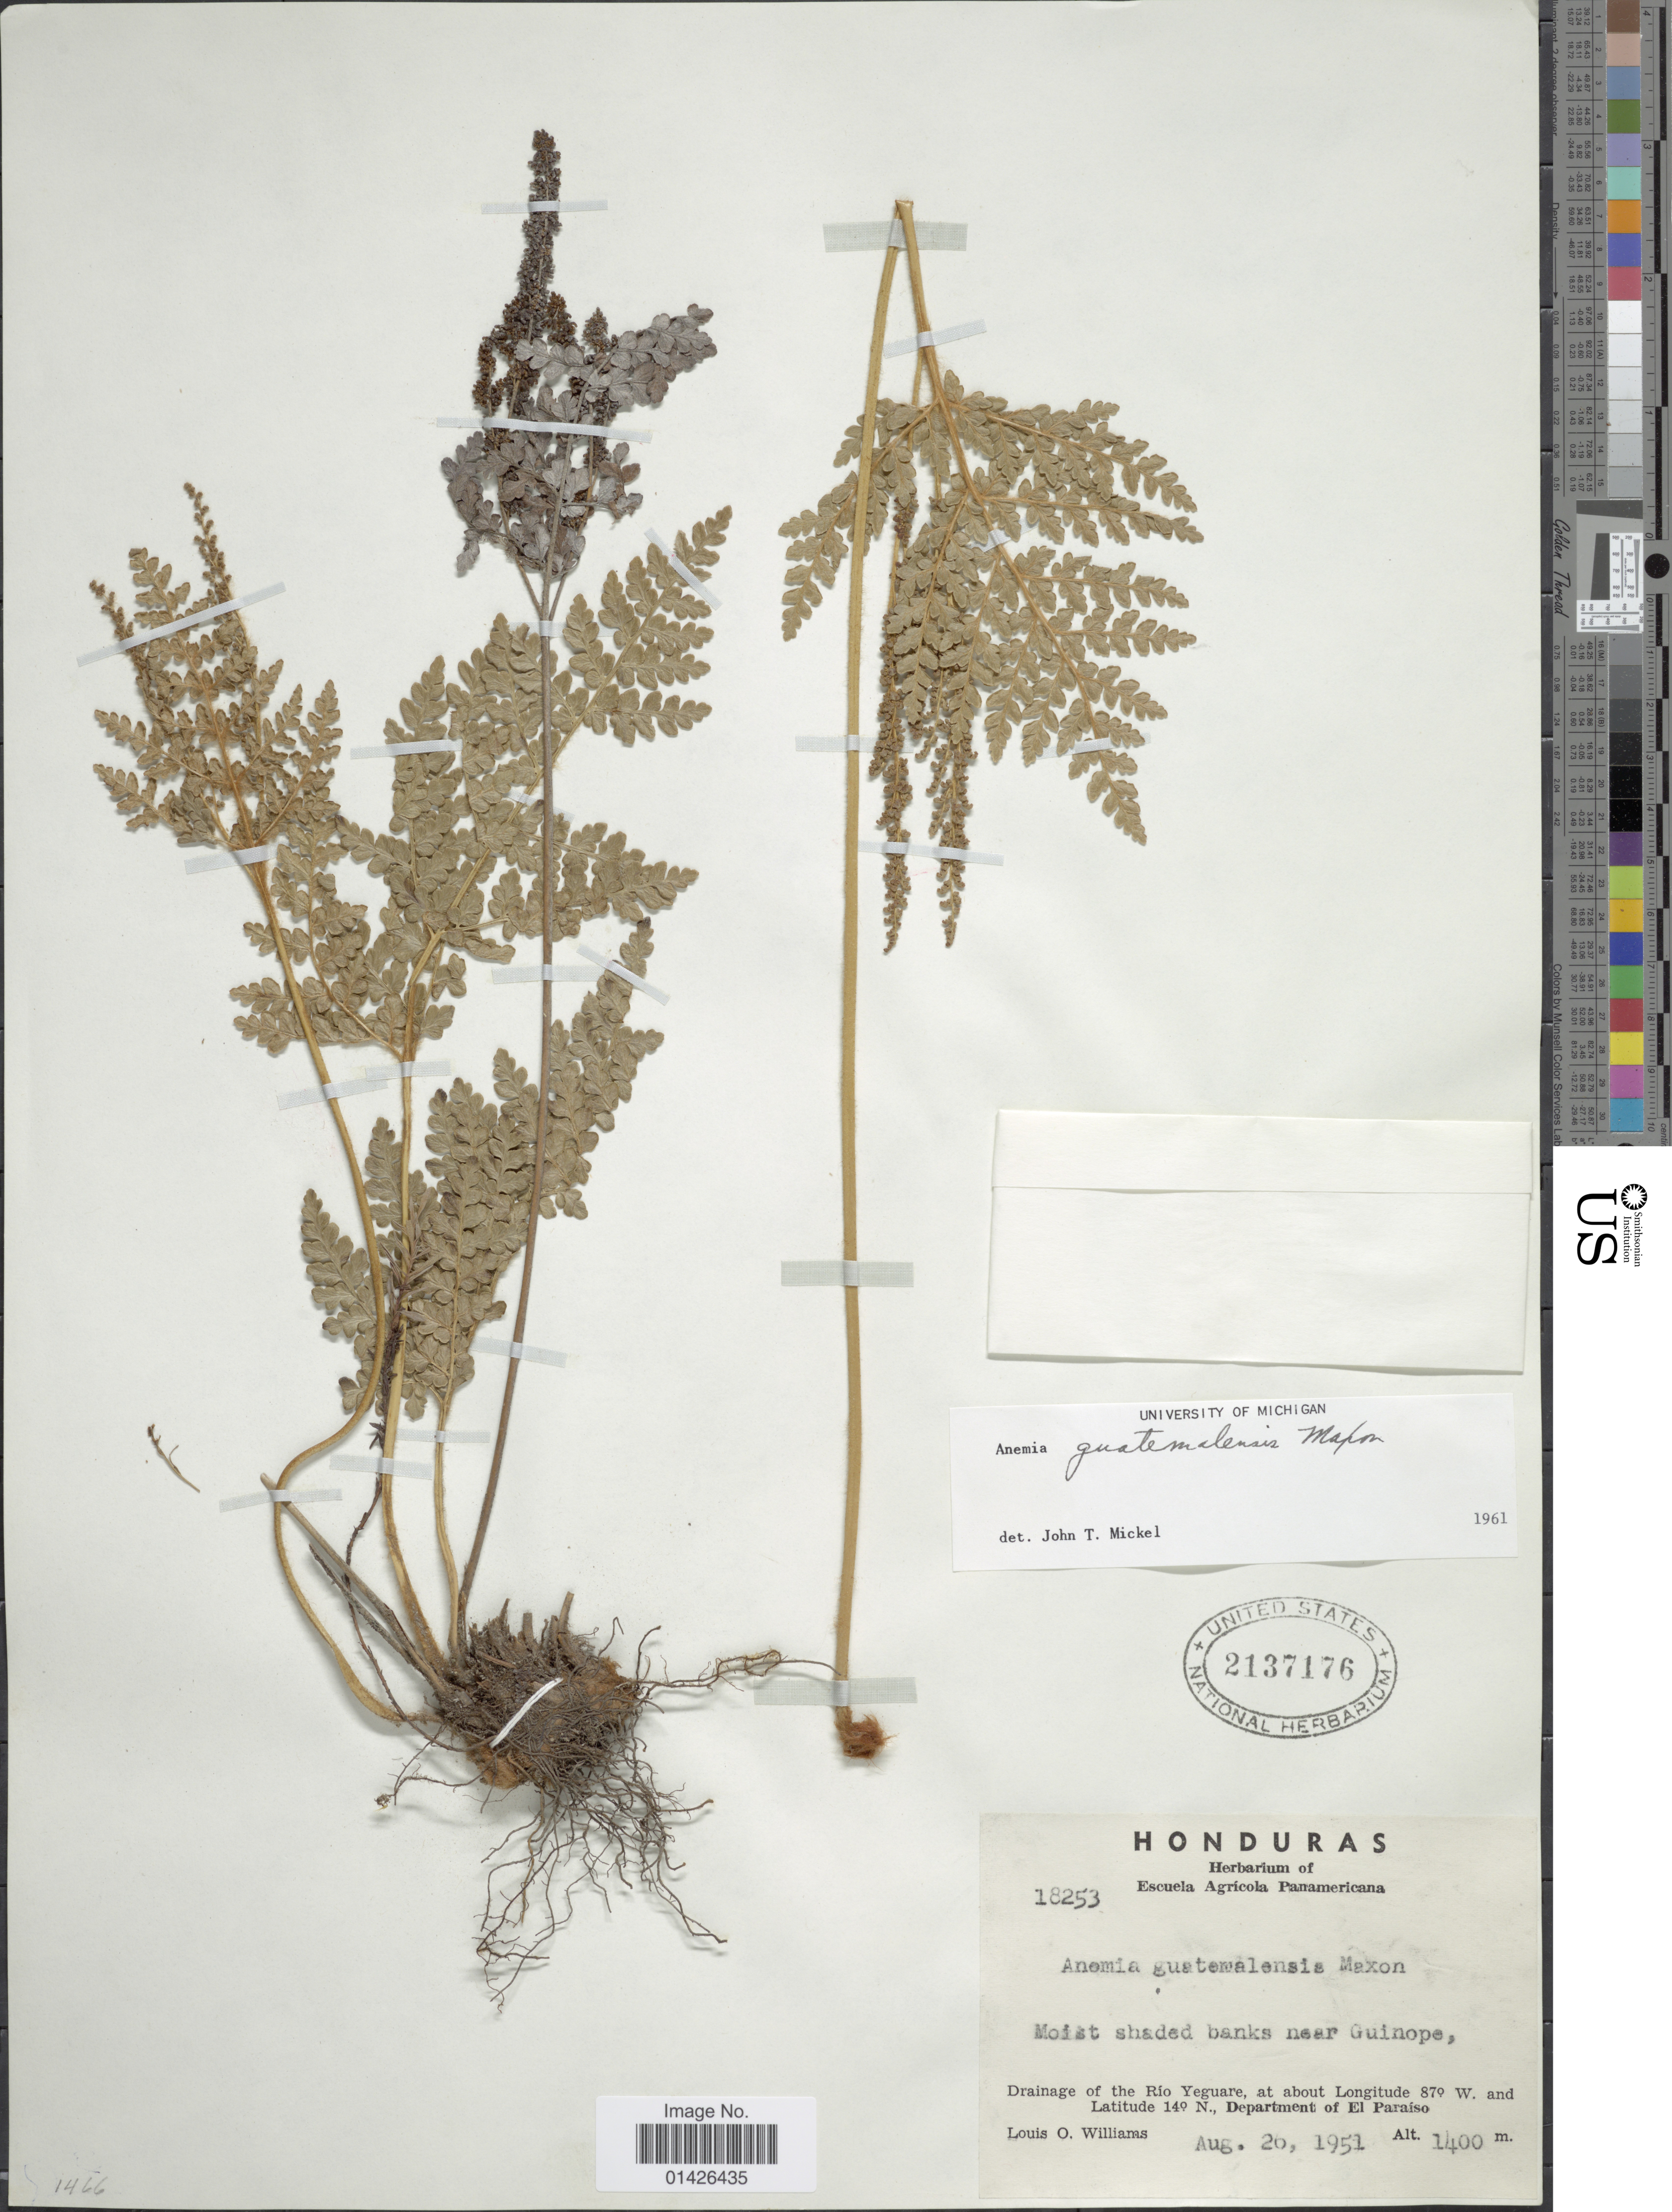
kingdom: Plantae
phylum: Tracheophyta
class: Polypodiopsida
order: Schizaeales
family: Anemiaceae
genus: Anemia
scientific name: Anemia guatemalensis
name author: Maxon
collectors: L. O. Williams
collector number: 18253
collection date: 1951-08-26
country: Honduras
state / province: El Paraíso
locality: Mosi shade banks near Guinope, Drainage of the Rio Yeguare,Department of El Paraiso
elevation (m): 1400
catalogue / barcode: US 2137176